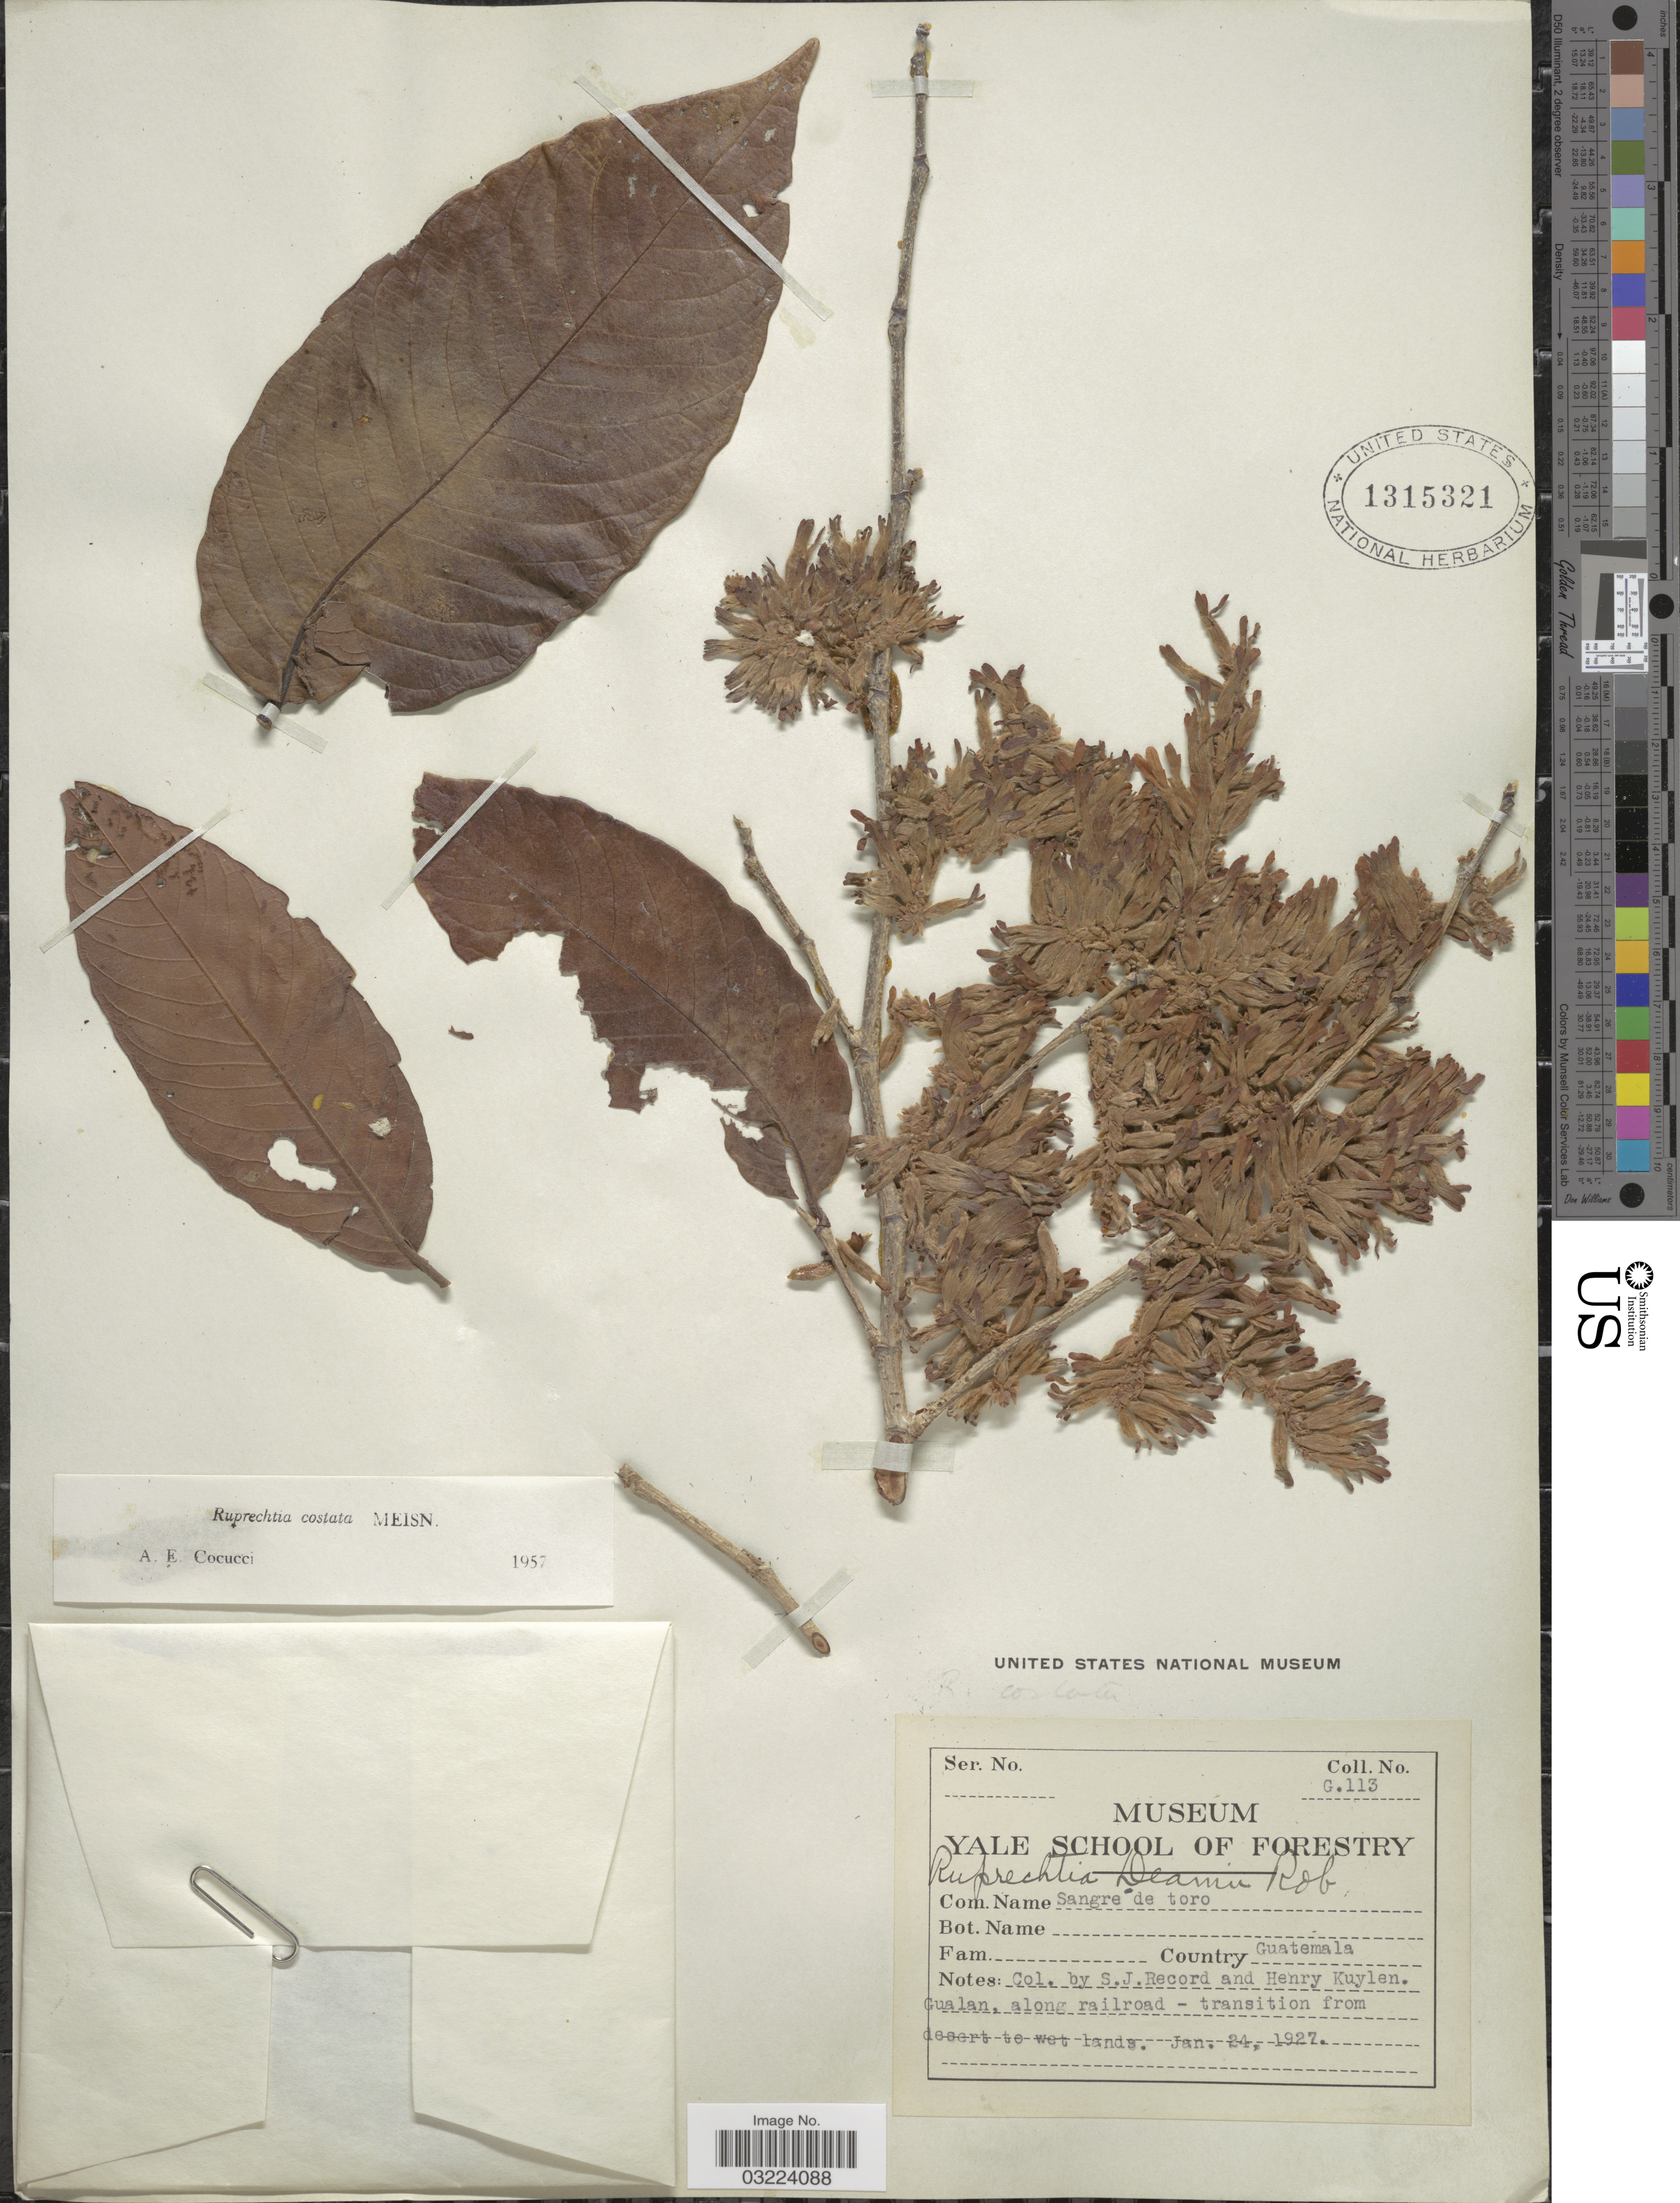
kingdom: Plantae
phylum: Tracheophyta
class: Magnoliopsida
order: Caryophyllales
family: Polygonaceae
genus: Ruprechtia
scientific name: Ruprechtia costata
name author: Meisn.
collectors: S. J. Record & H. Kuylen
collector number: G113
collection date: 1927-01-24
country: Guatemala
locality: Gualan, along railroad.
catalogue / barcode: US 1315321